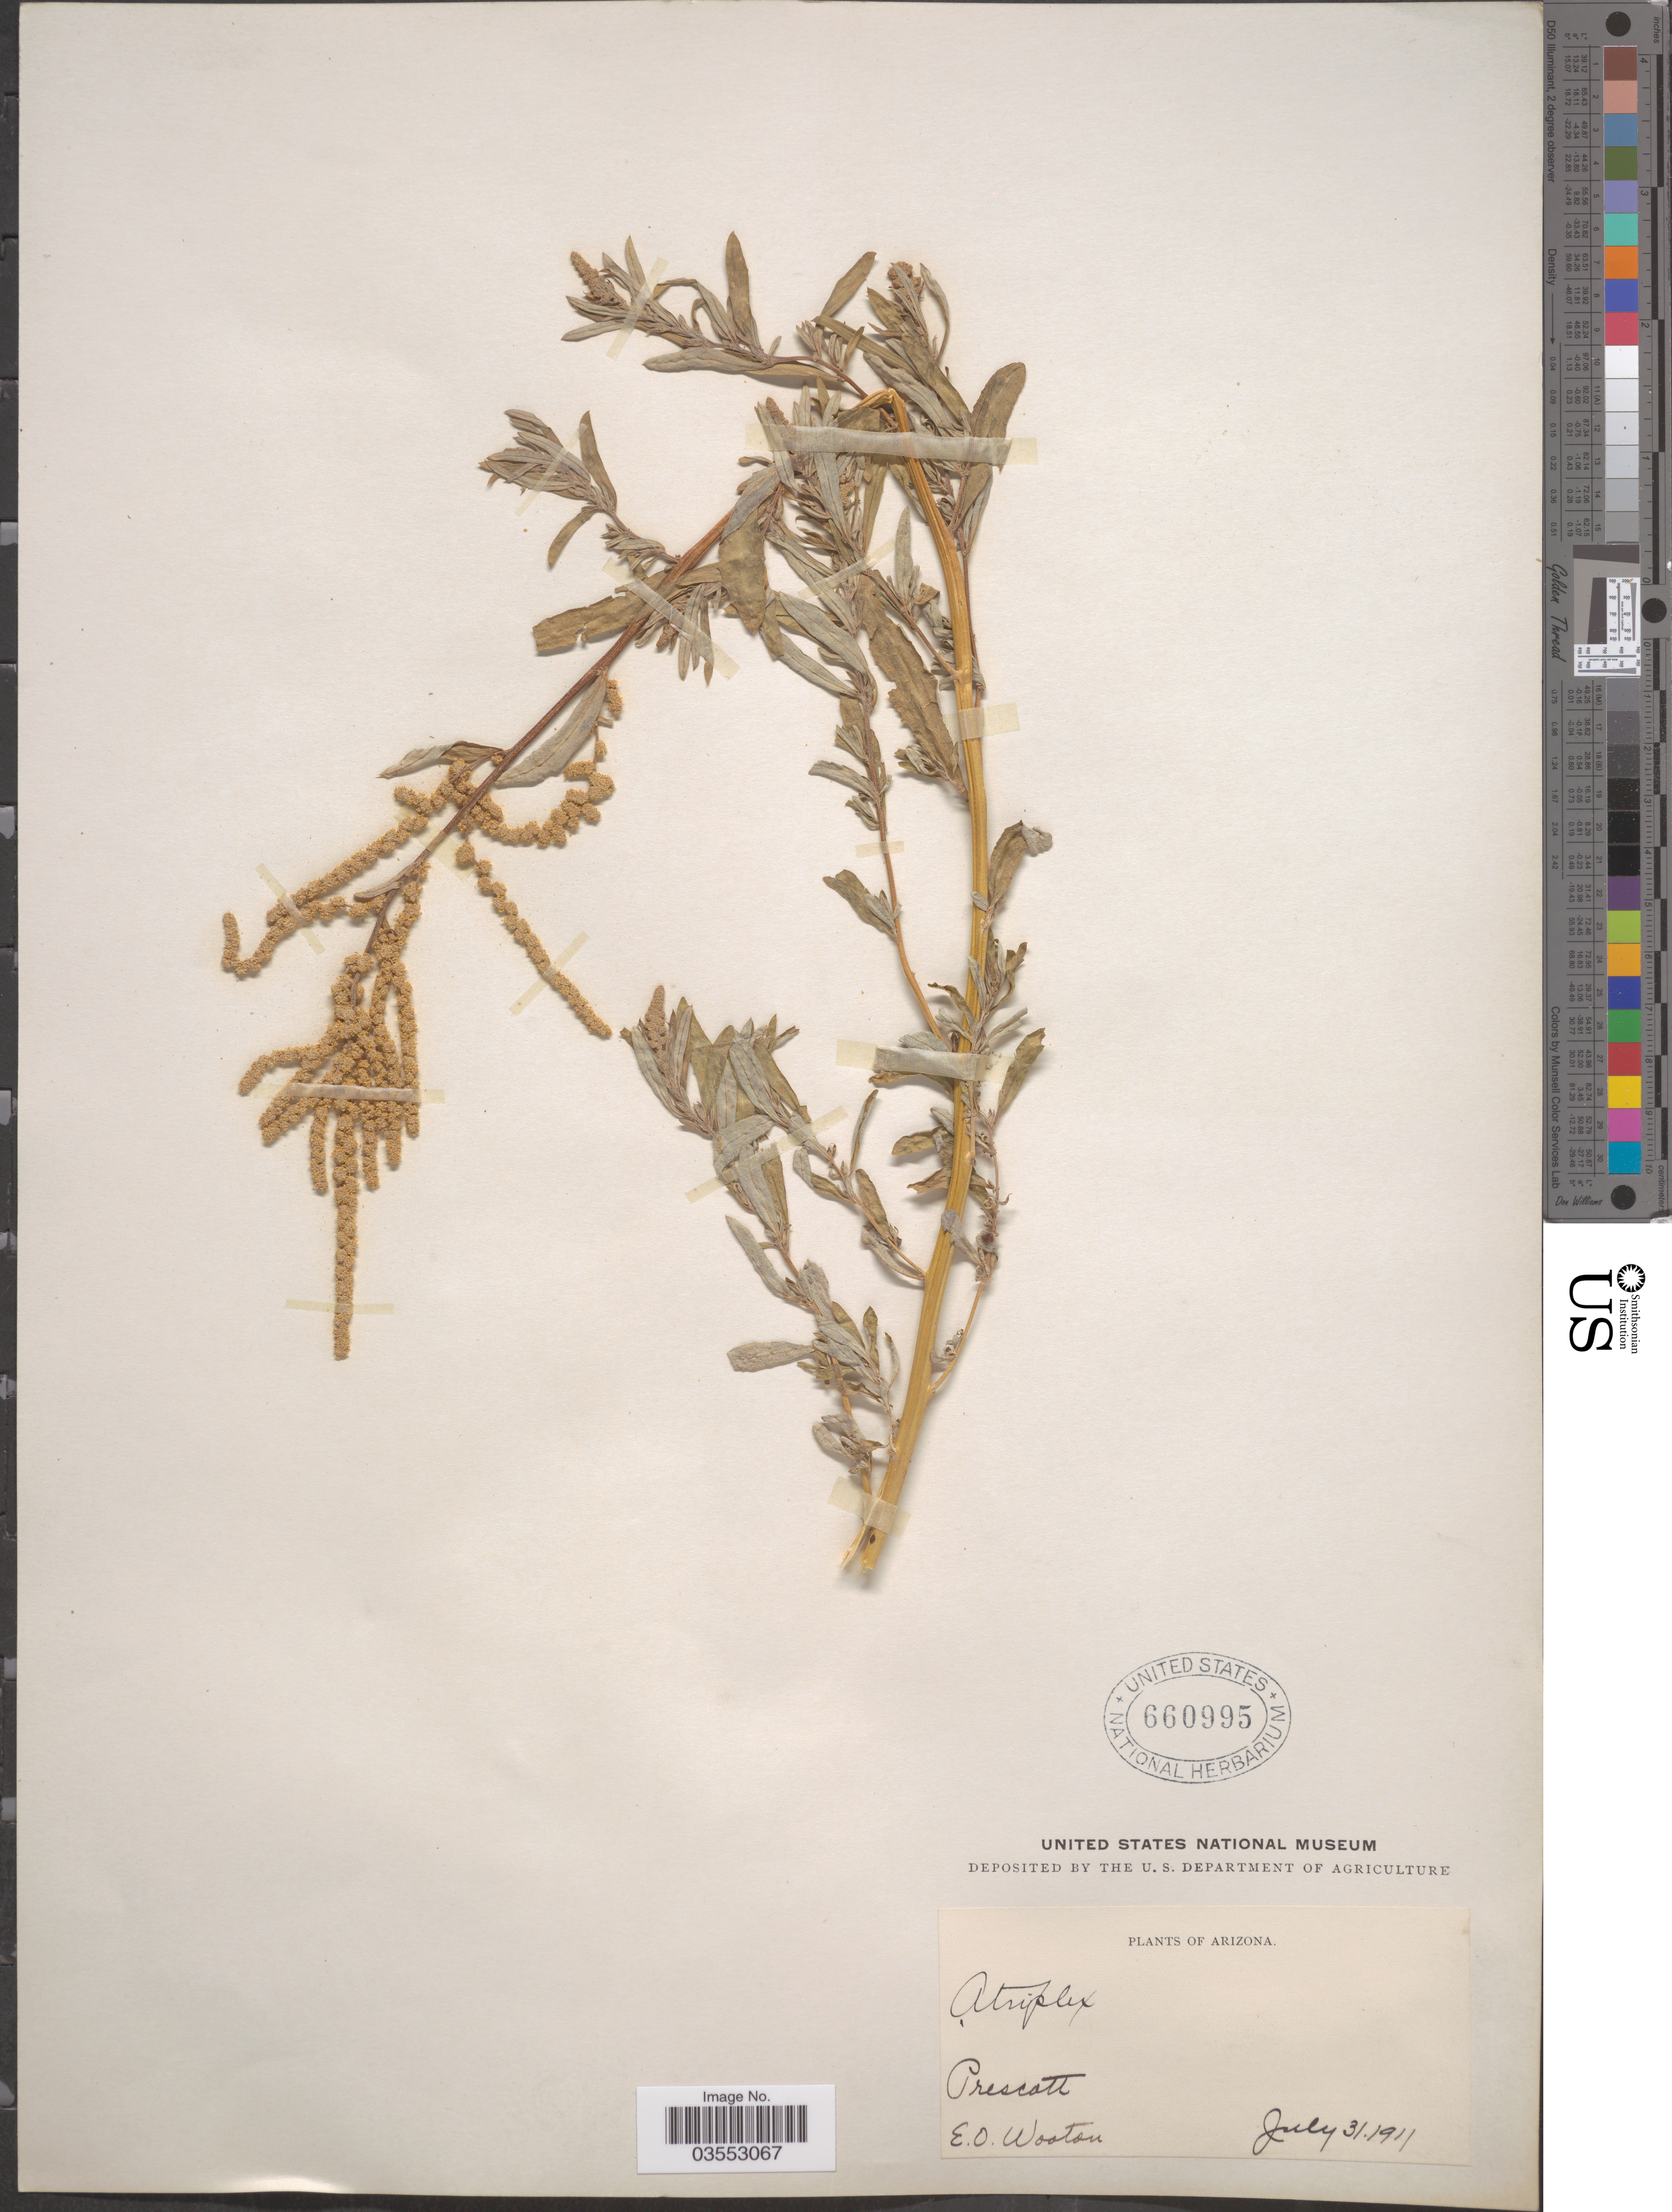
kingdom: Plantae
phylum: Tracheophyta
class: Magnoliopsida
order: Caryophyllales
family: Amaranthaceae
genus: Atriplex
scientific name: Atriplex wrightii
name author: S. Watson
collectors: E. O. Wooton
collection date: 1911-07-31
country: United States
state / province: Arizona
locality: Prescott.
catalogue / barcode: US 660995